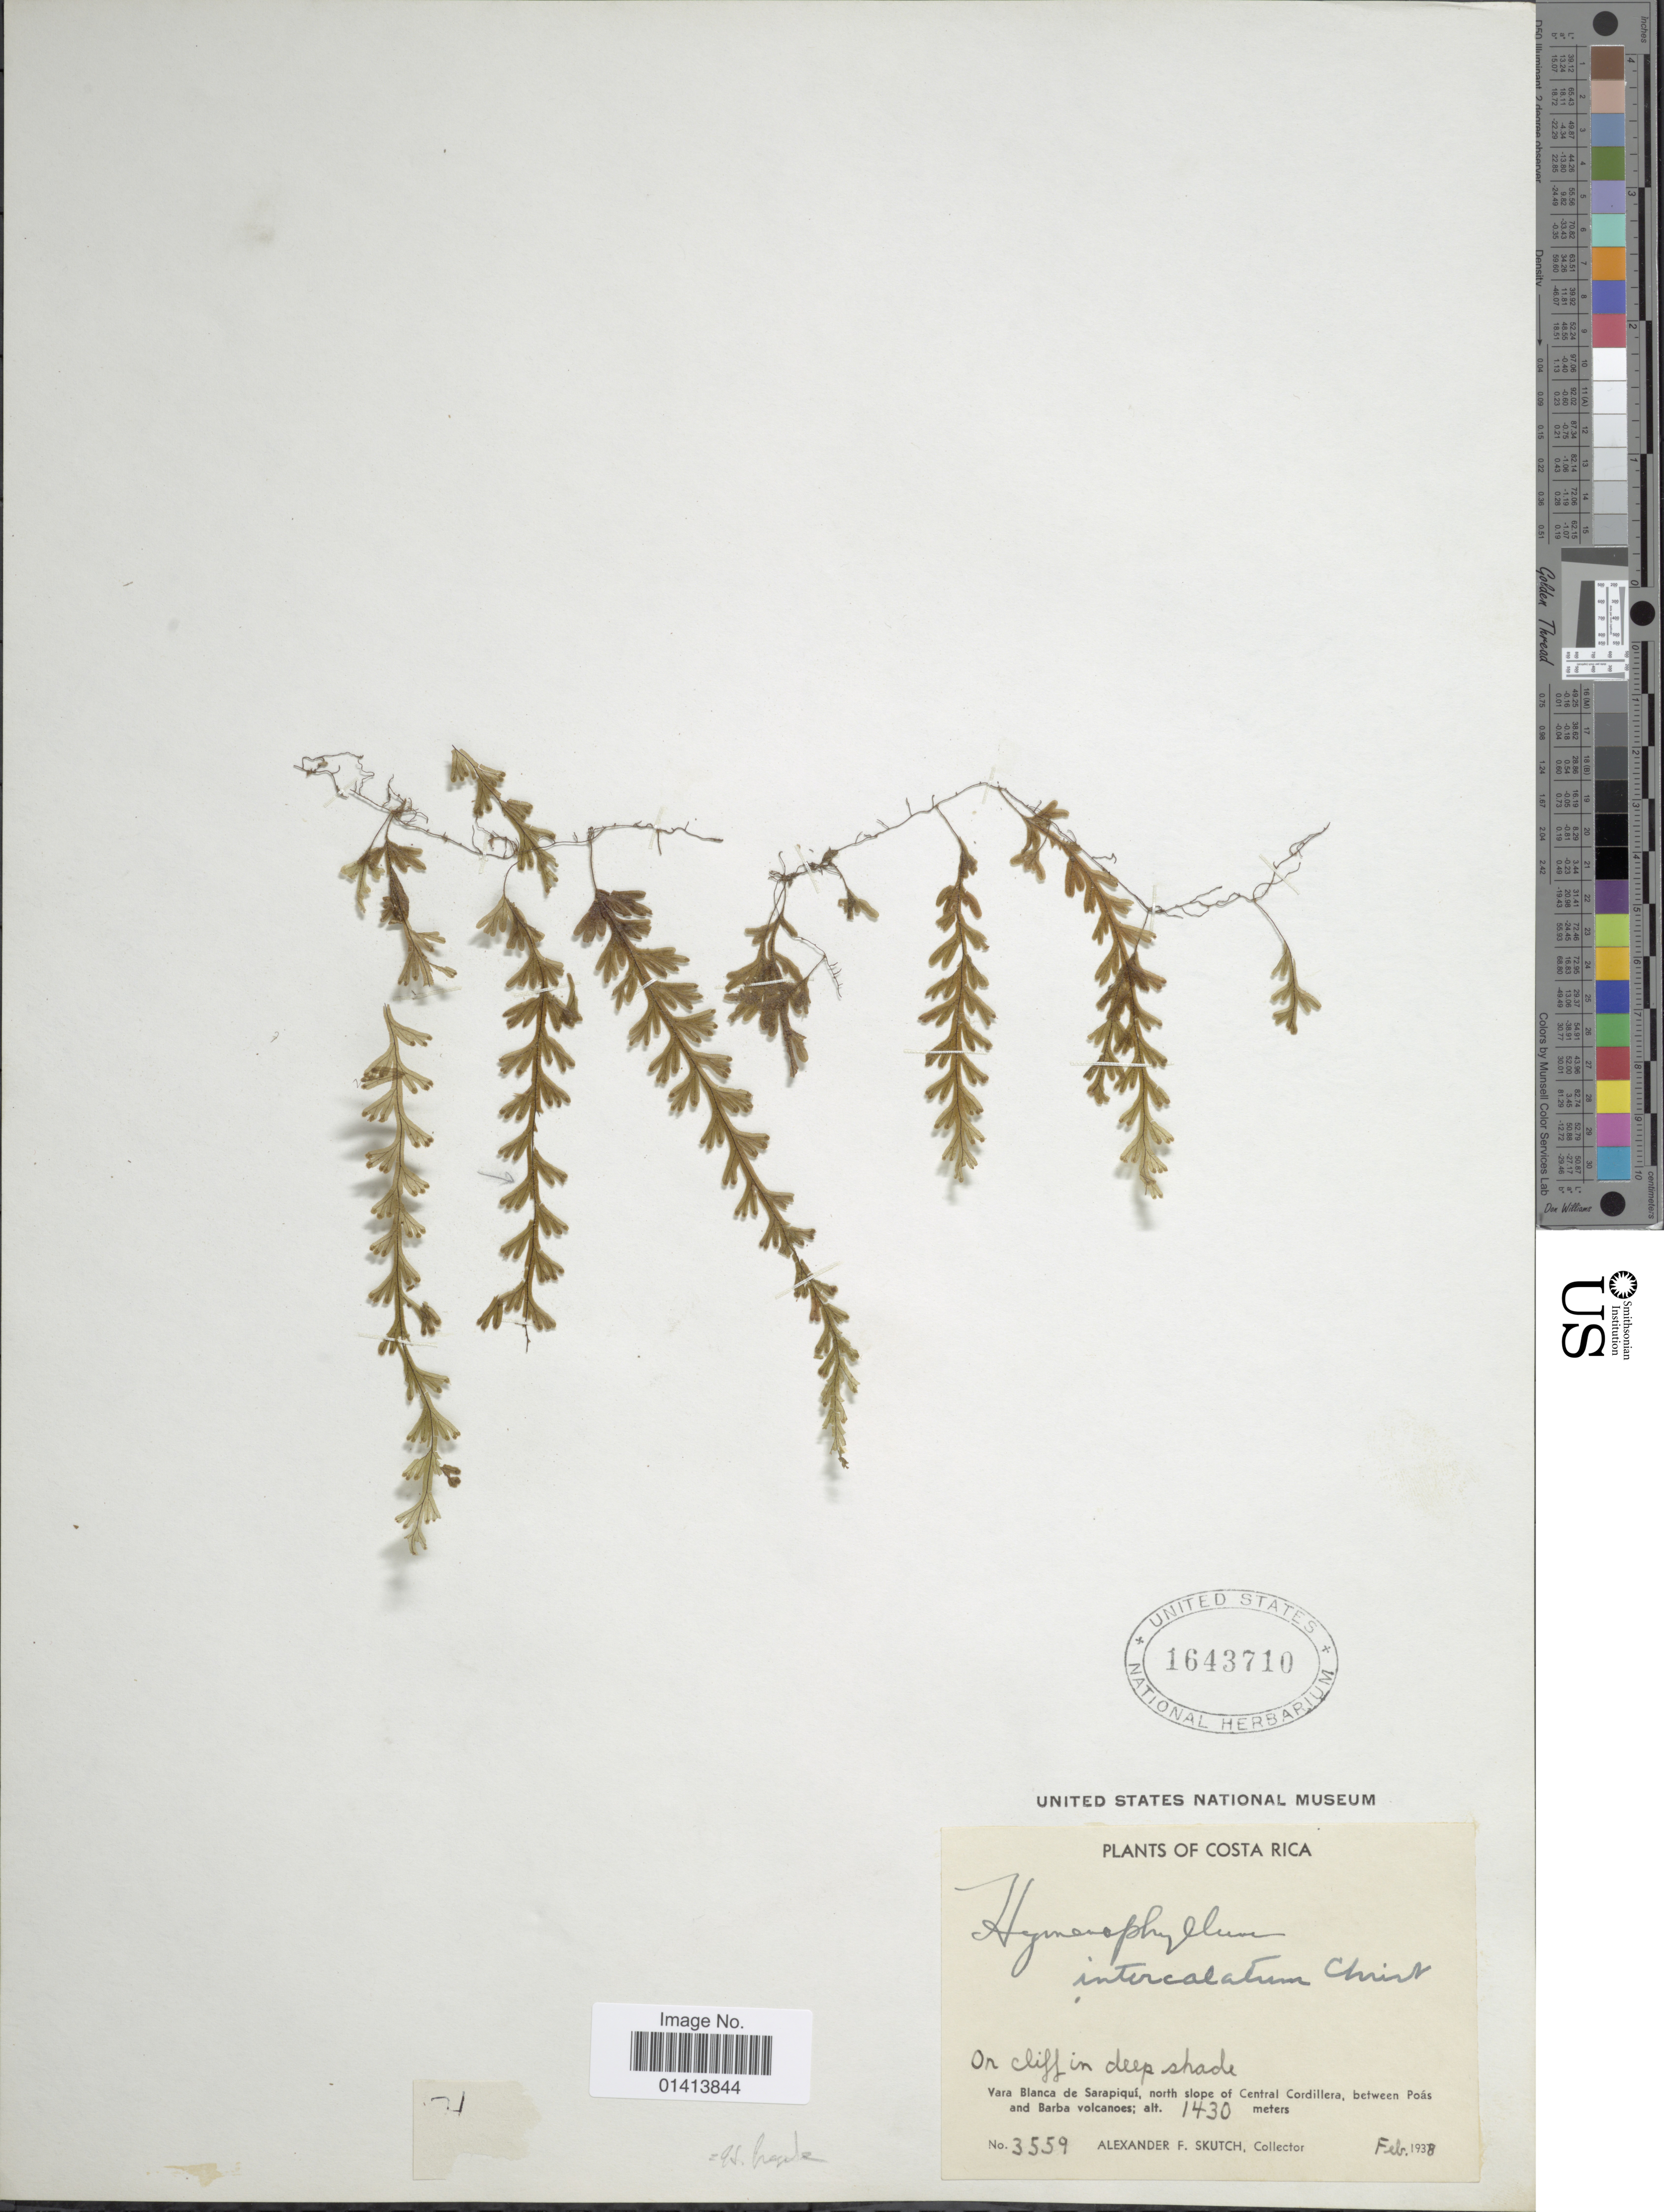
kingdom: Plantae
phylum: Tracheophyta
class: Polypodiopsida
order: Hymenophyllales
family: Hymenophyllaceae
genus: Hymenophyllum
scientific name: Hymenophyllum fragile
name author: (Hedw.) C.V. Morton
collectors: A. F. Skutch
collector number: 3559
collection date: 1938-02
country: Costa Rica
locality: Vara Blanca de Sarapiqui, north slope of central Cordillera, between Poás and Barba volcanoes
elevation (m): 1430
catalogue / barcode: US 1643710